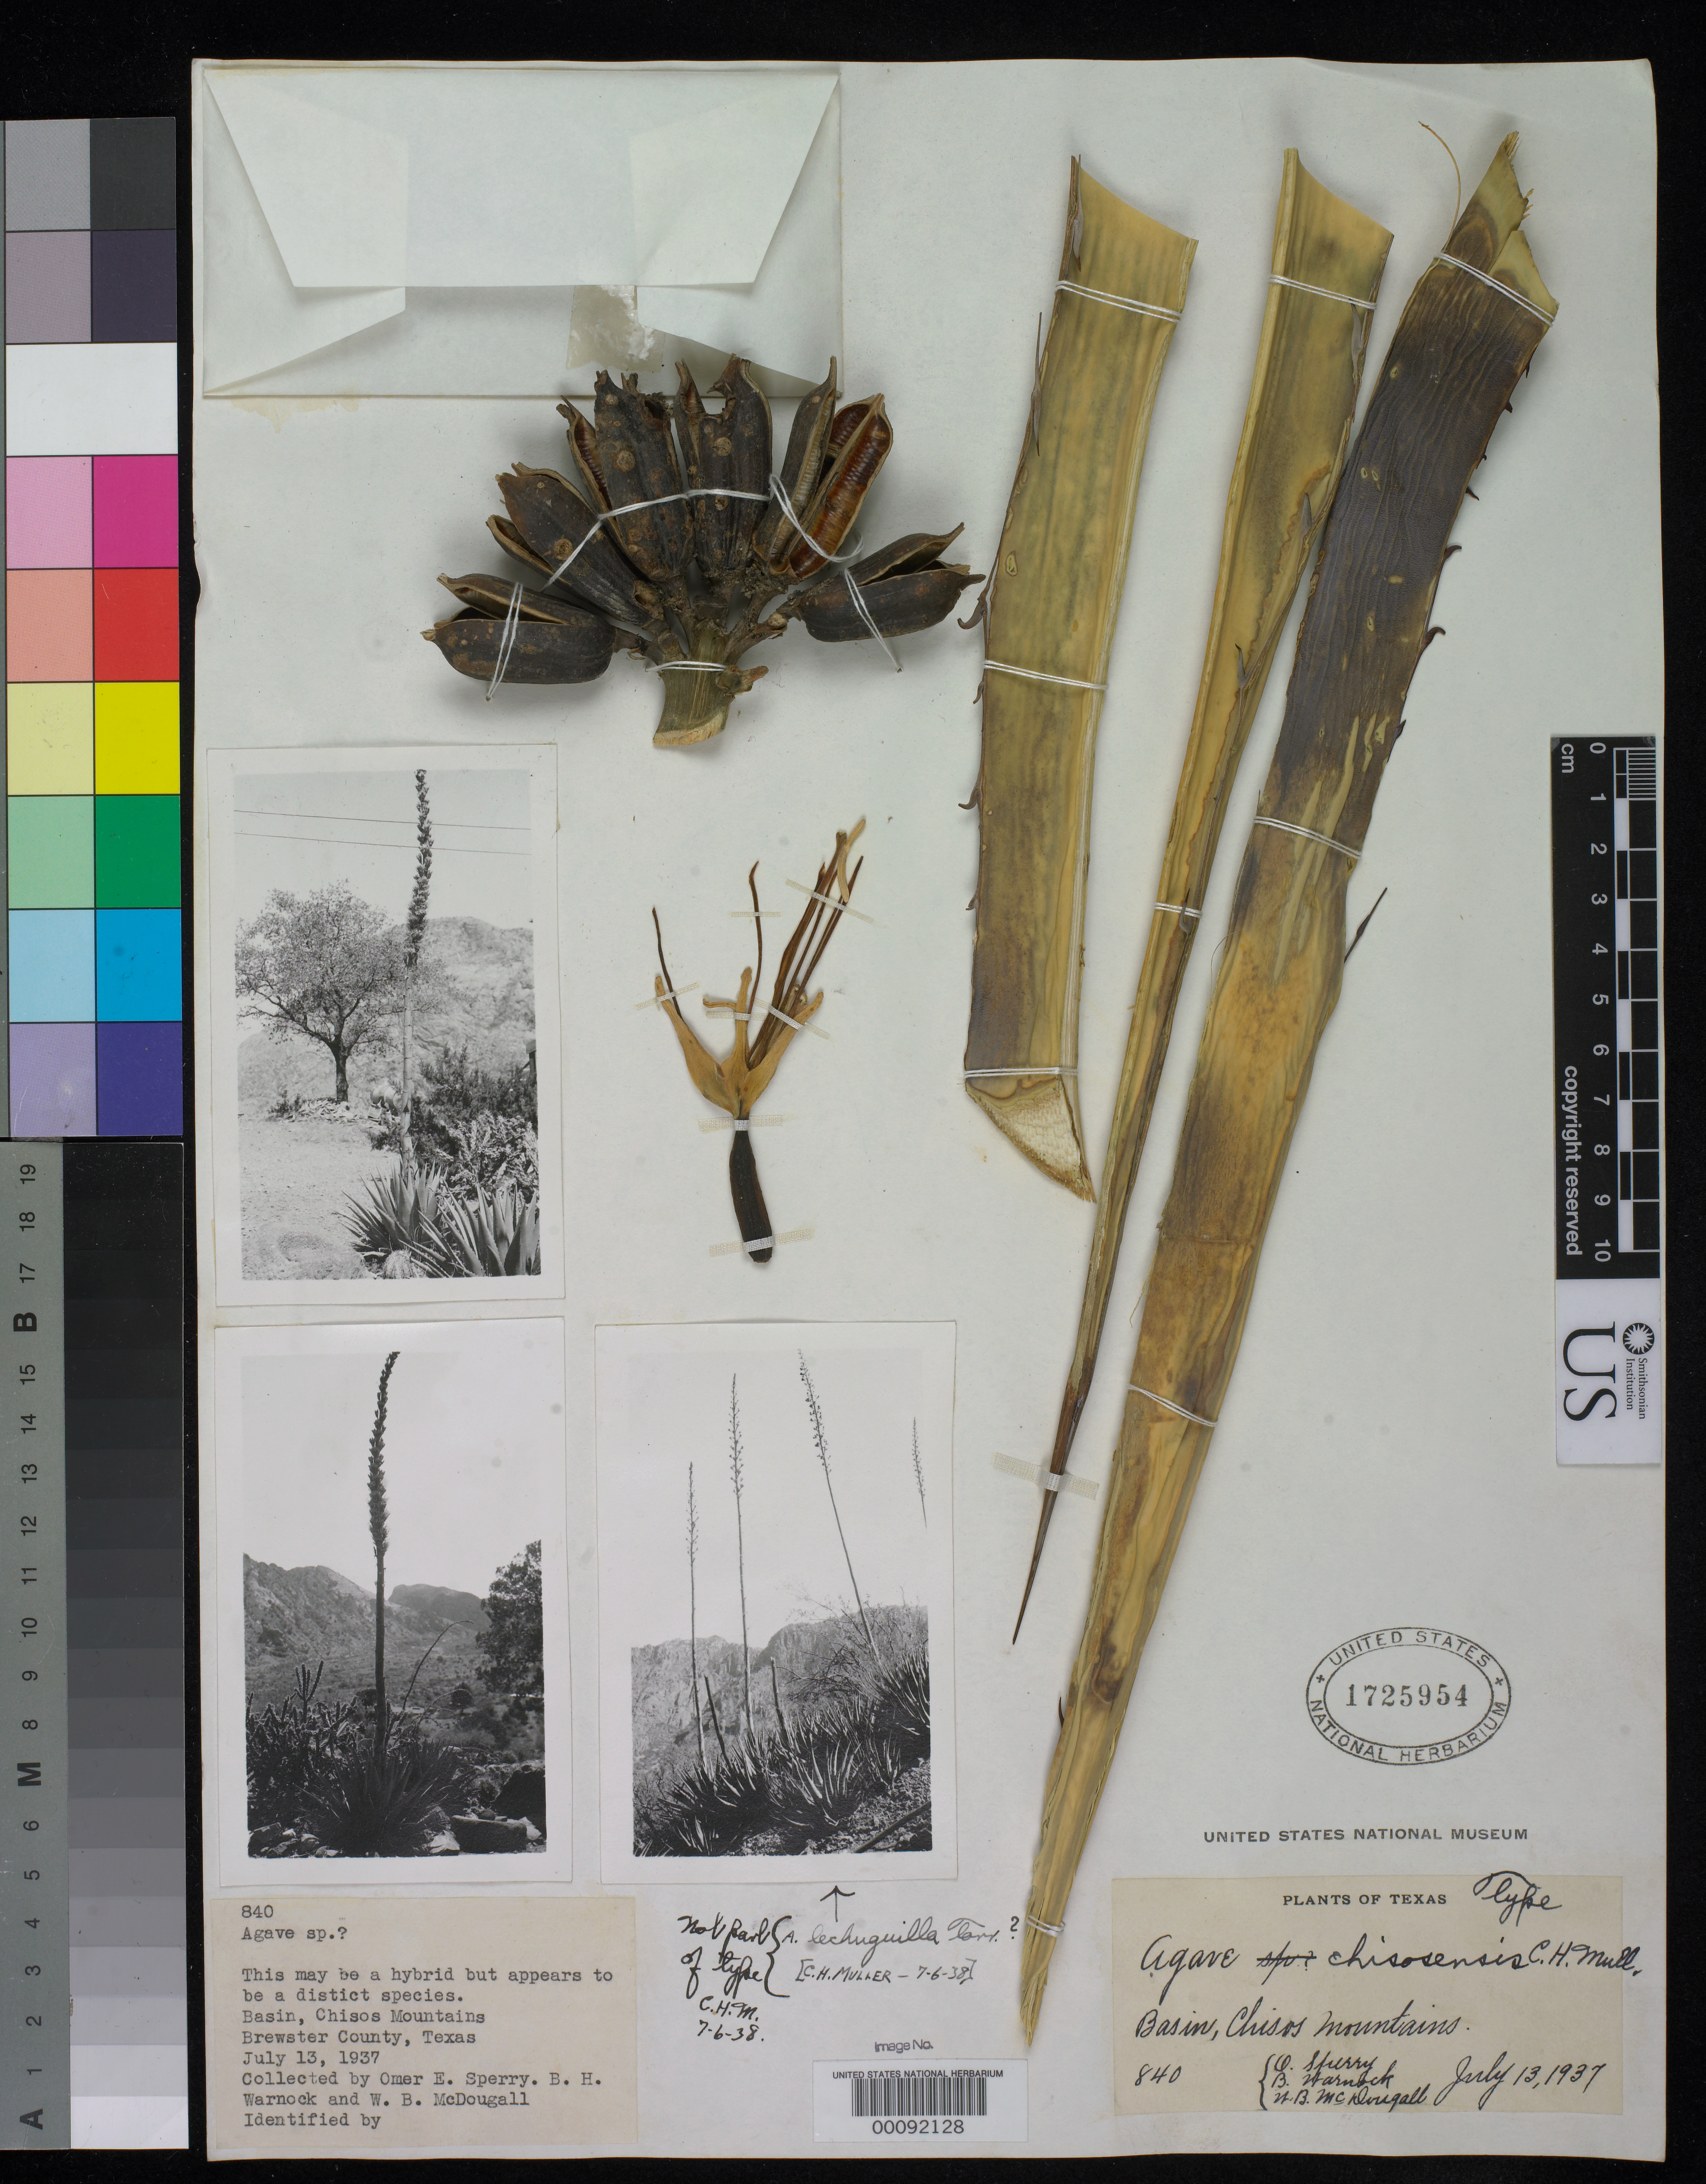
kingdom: Plantae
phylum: Tracheophyta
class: Liliopsida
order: Asparagales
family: Asparagaceae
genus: Agave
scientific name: Agave chisosensis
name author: C.H. Mull.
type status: Type Collection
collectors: O. E. Sperry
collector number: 840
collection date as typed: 13 Jul 1937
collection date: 1937-07-13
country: United States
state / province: Texas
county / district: Brewster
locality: Chisos Mountains.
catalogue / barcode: US 1725954